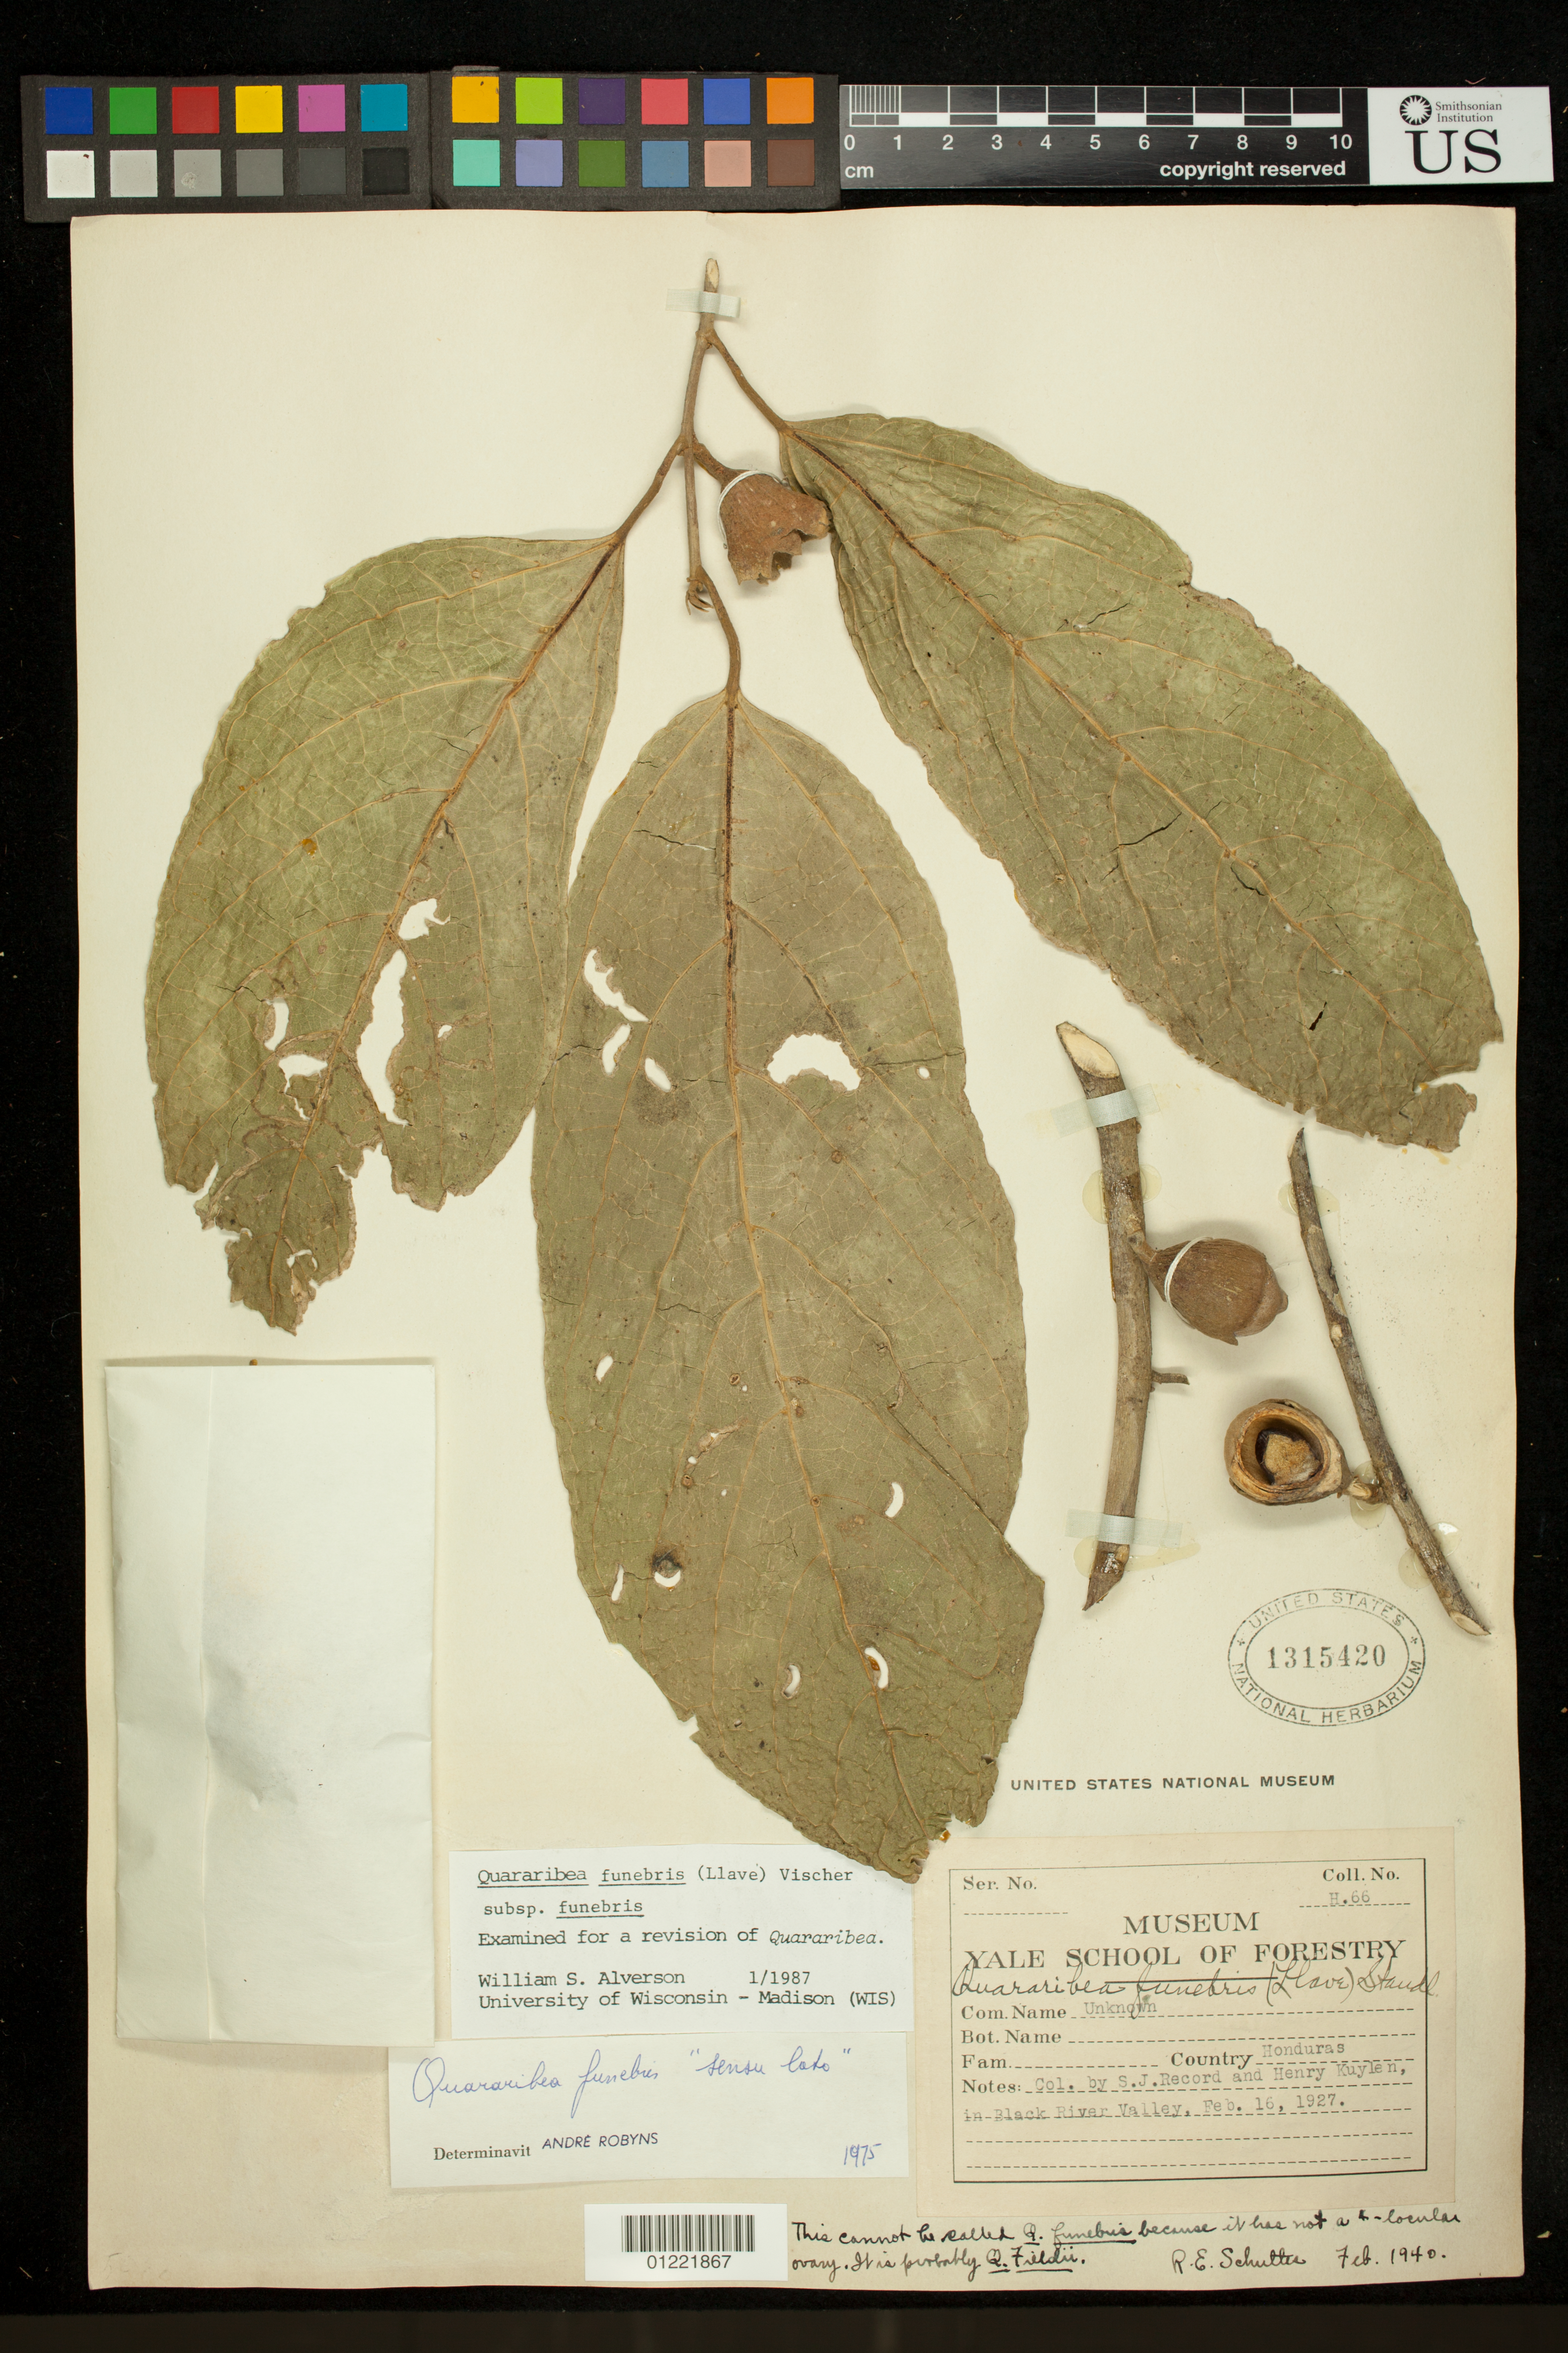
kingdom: Plantae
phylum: Tracheophyta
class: Magnoliopsida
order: Malvales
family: Malvaceae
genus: Quararibea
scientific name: Quararibea funebris subsp. funebris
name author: (La Llave) Vischer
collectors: S. J. Record & H. Kuylen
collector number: H.66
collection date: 1927-02-16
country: Honduras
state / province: Gracias de Dios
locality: Black River Valley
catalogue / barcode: US 1315420